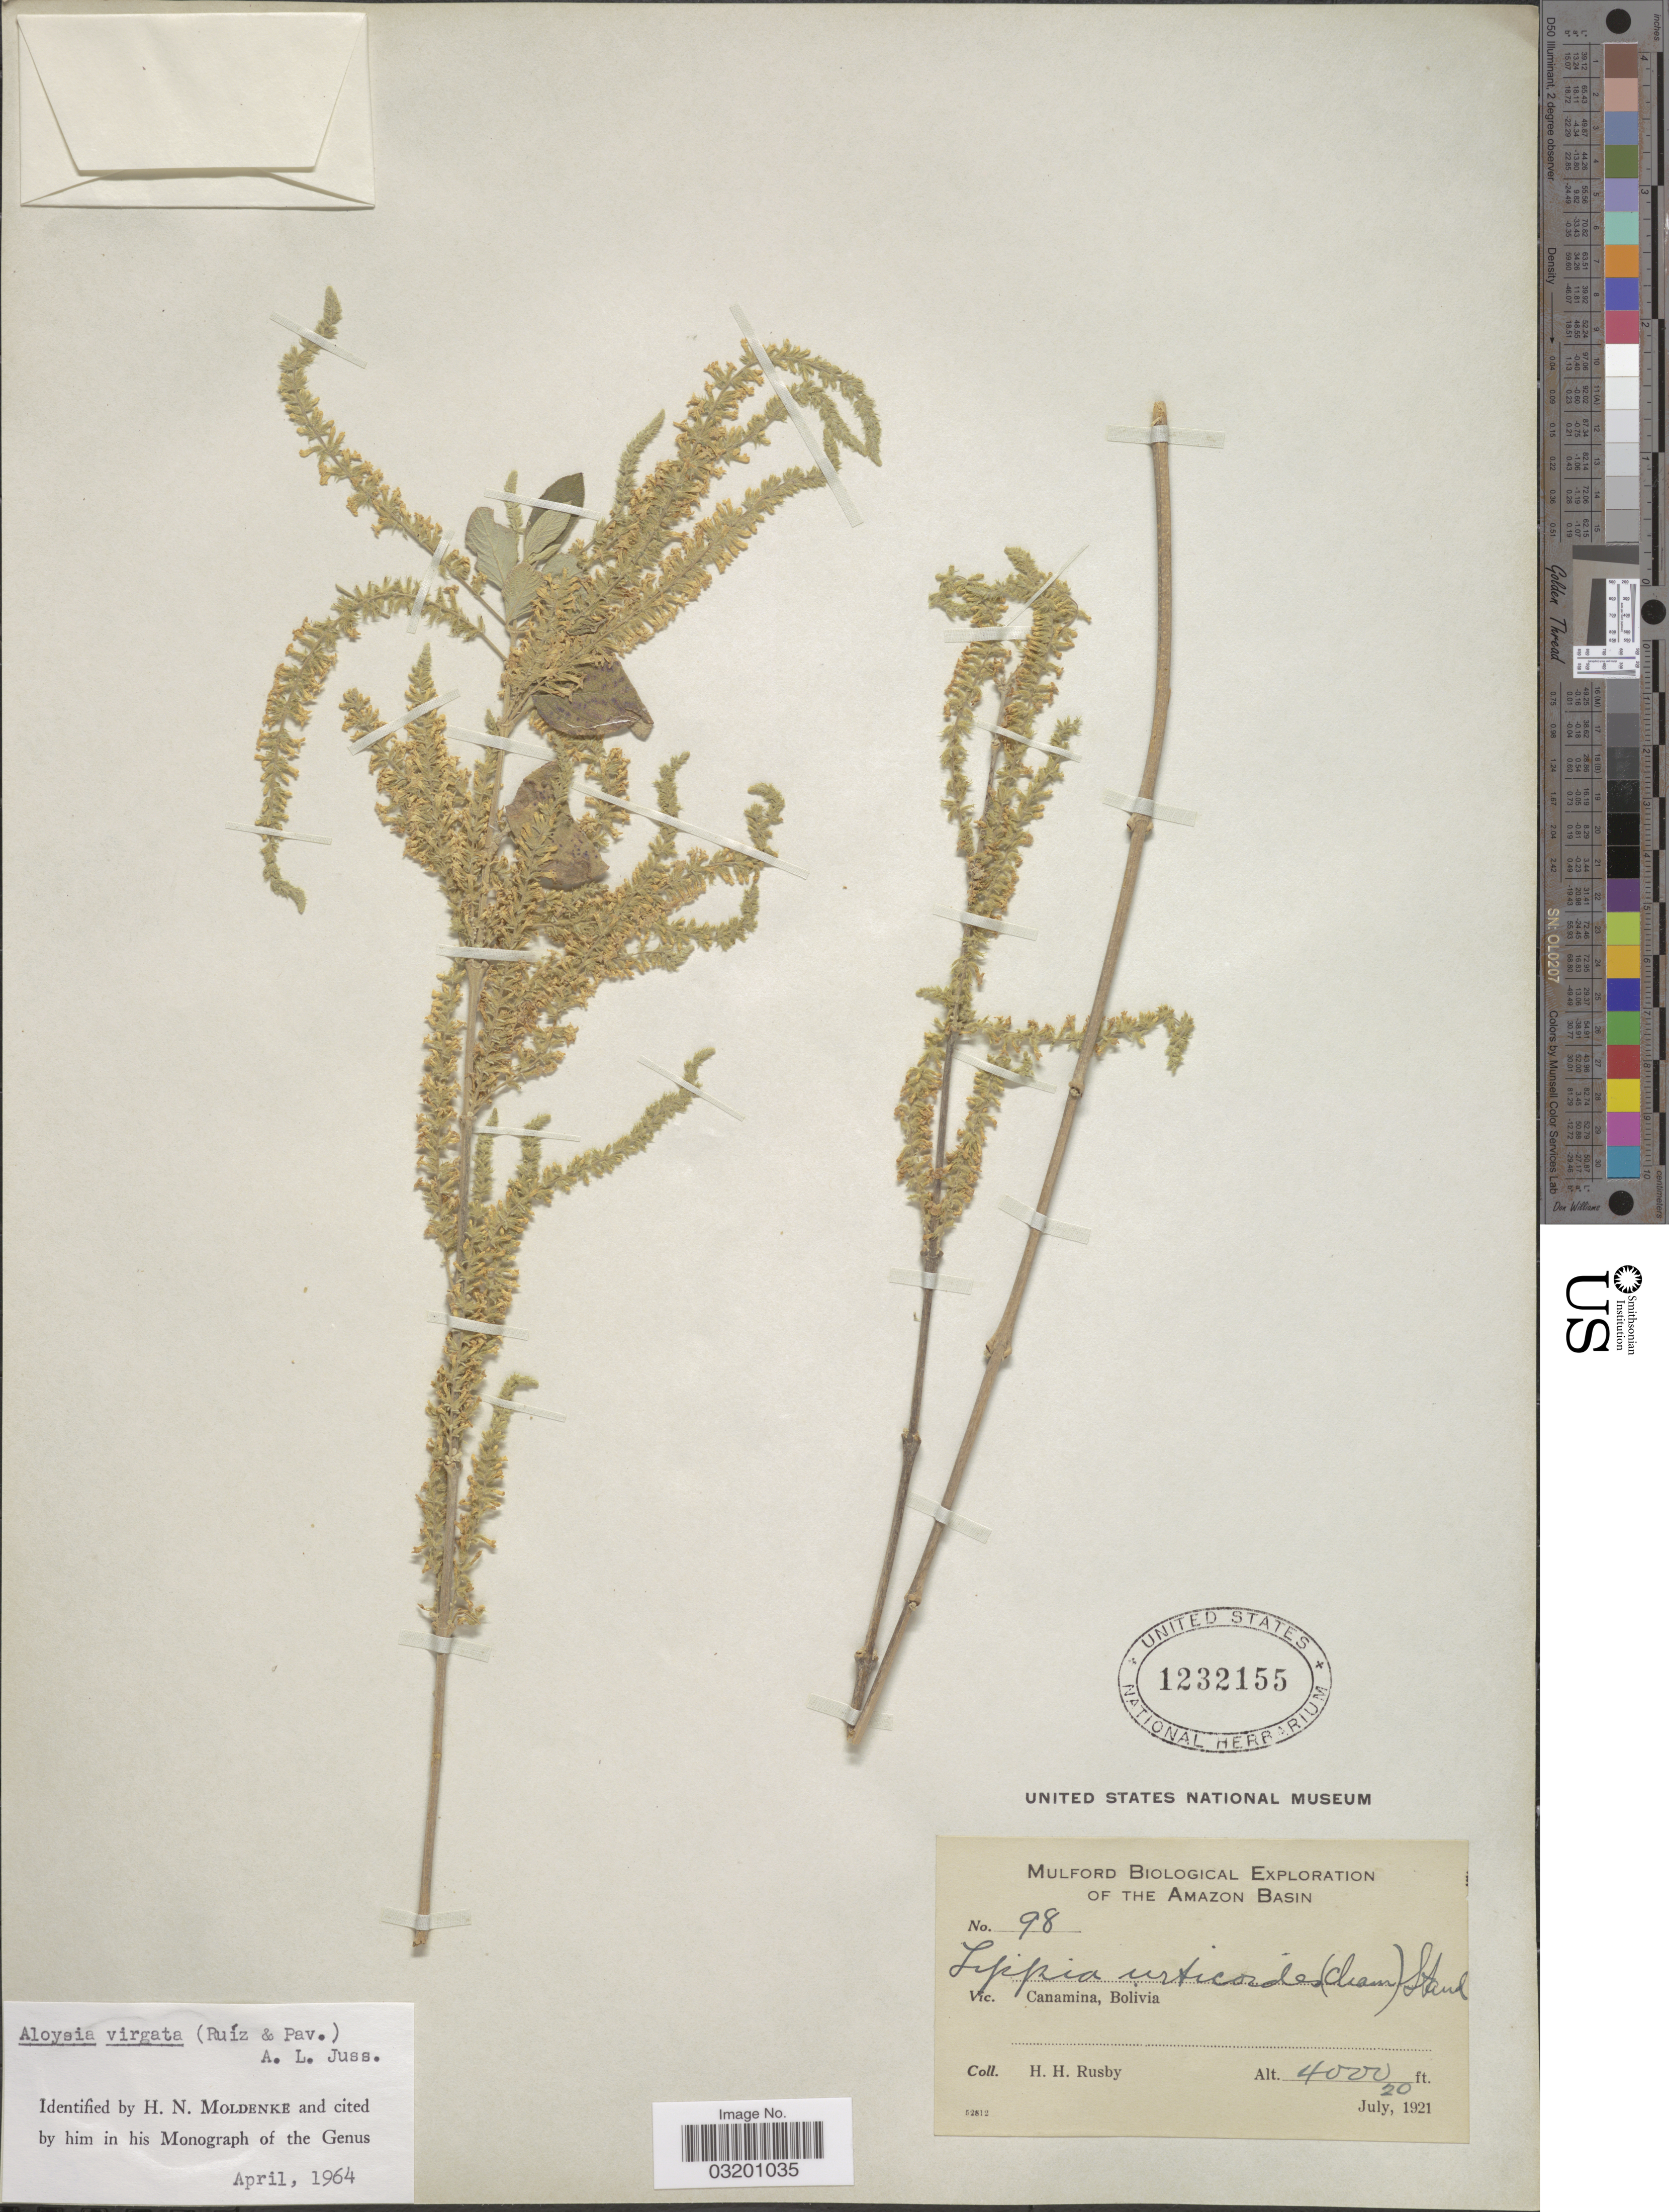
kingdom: Plantae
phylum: Tracheophyta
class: Magnoliopsida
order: Lamiales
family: Verbenaceae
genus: Aloysia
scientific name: Aloysia virgata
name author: (Ruiz & Pav.) Juss.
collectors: H. H. Rusby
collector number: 98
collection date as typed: July 20, 1921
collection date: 1921-07-20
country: Bolivia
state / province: La Paz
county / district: Inquisivi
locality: Cañamina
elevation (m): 1219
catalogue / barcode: US 1232155